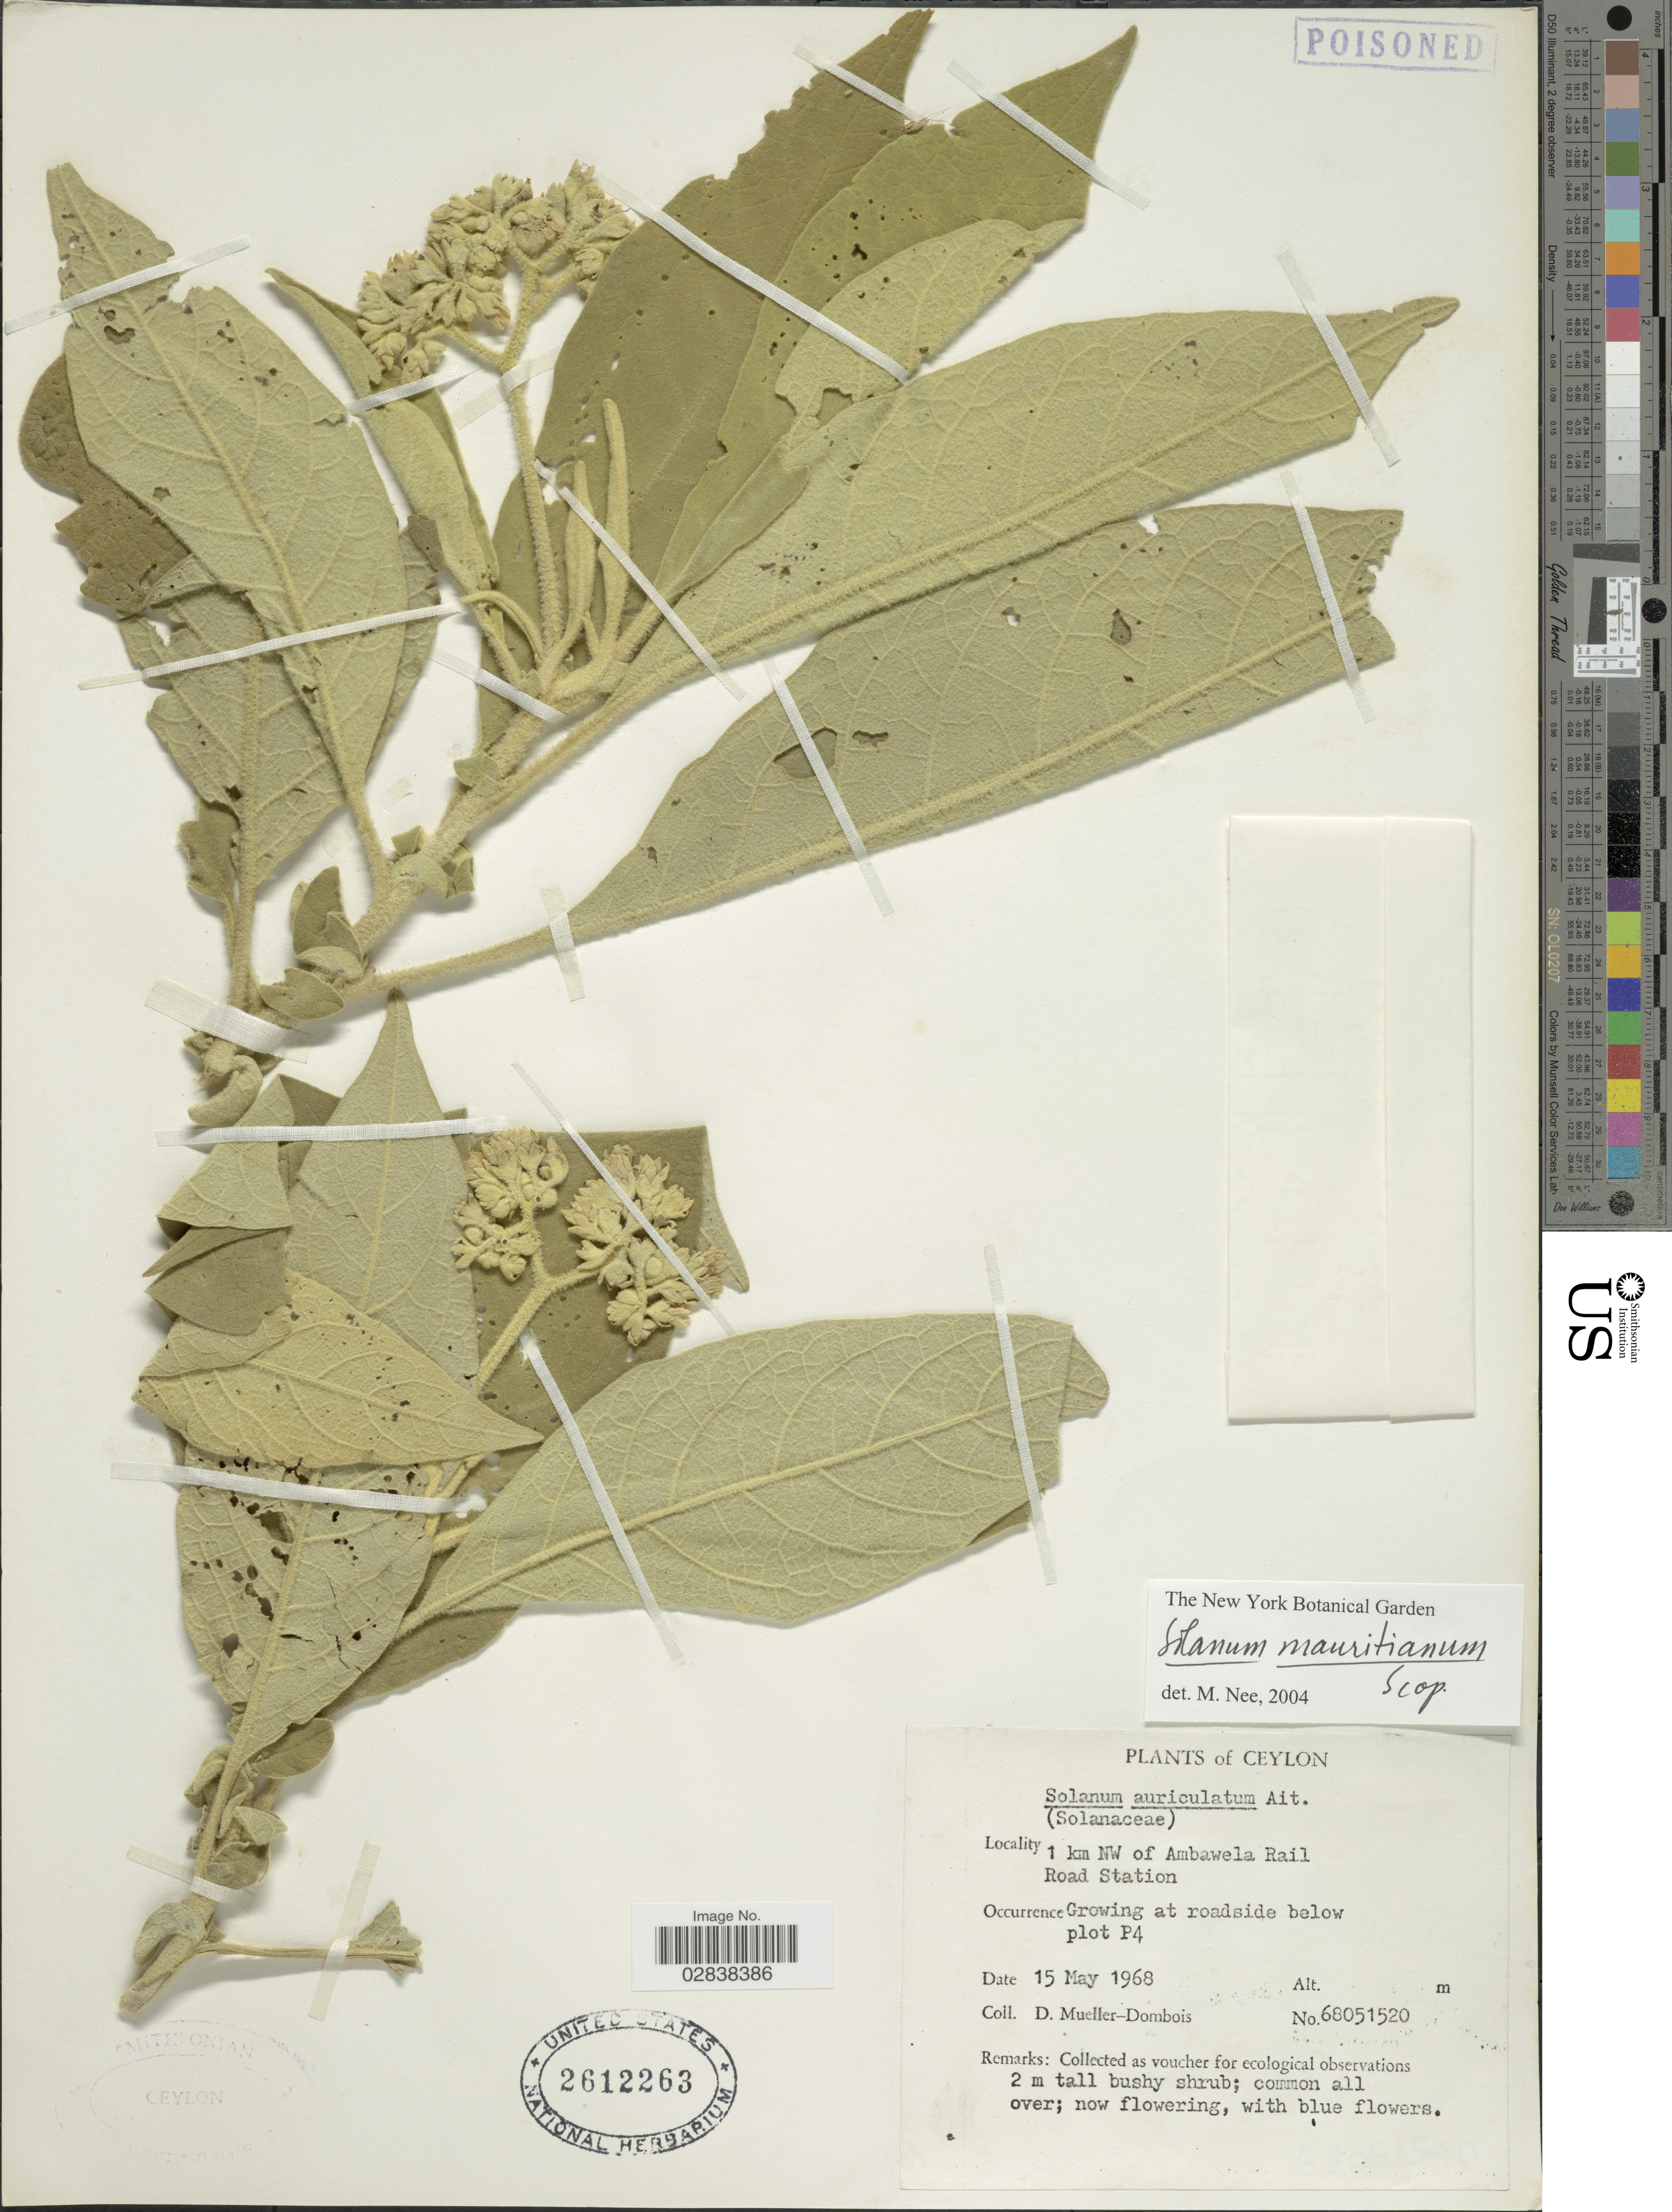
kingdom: Plantae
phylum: Tracheophyta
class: Magnoliopsida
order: Solanales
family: Solanaceae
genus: Solanum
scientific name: Solanum mauritianum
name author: Scop.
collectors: D. Mueller-Dombois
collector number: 68051520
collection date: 1968-05-15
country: Sri Lanka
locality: Ceylon, 1 km NW of Ambawela Rail Road Station.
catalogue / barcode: US 2612263